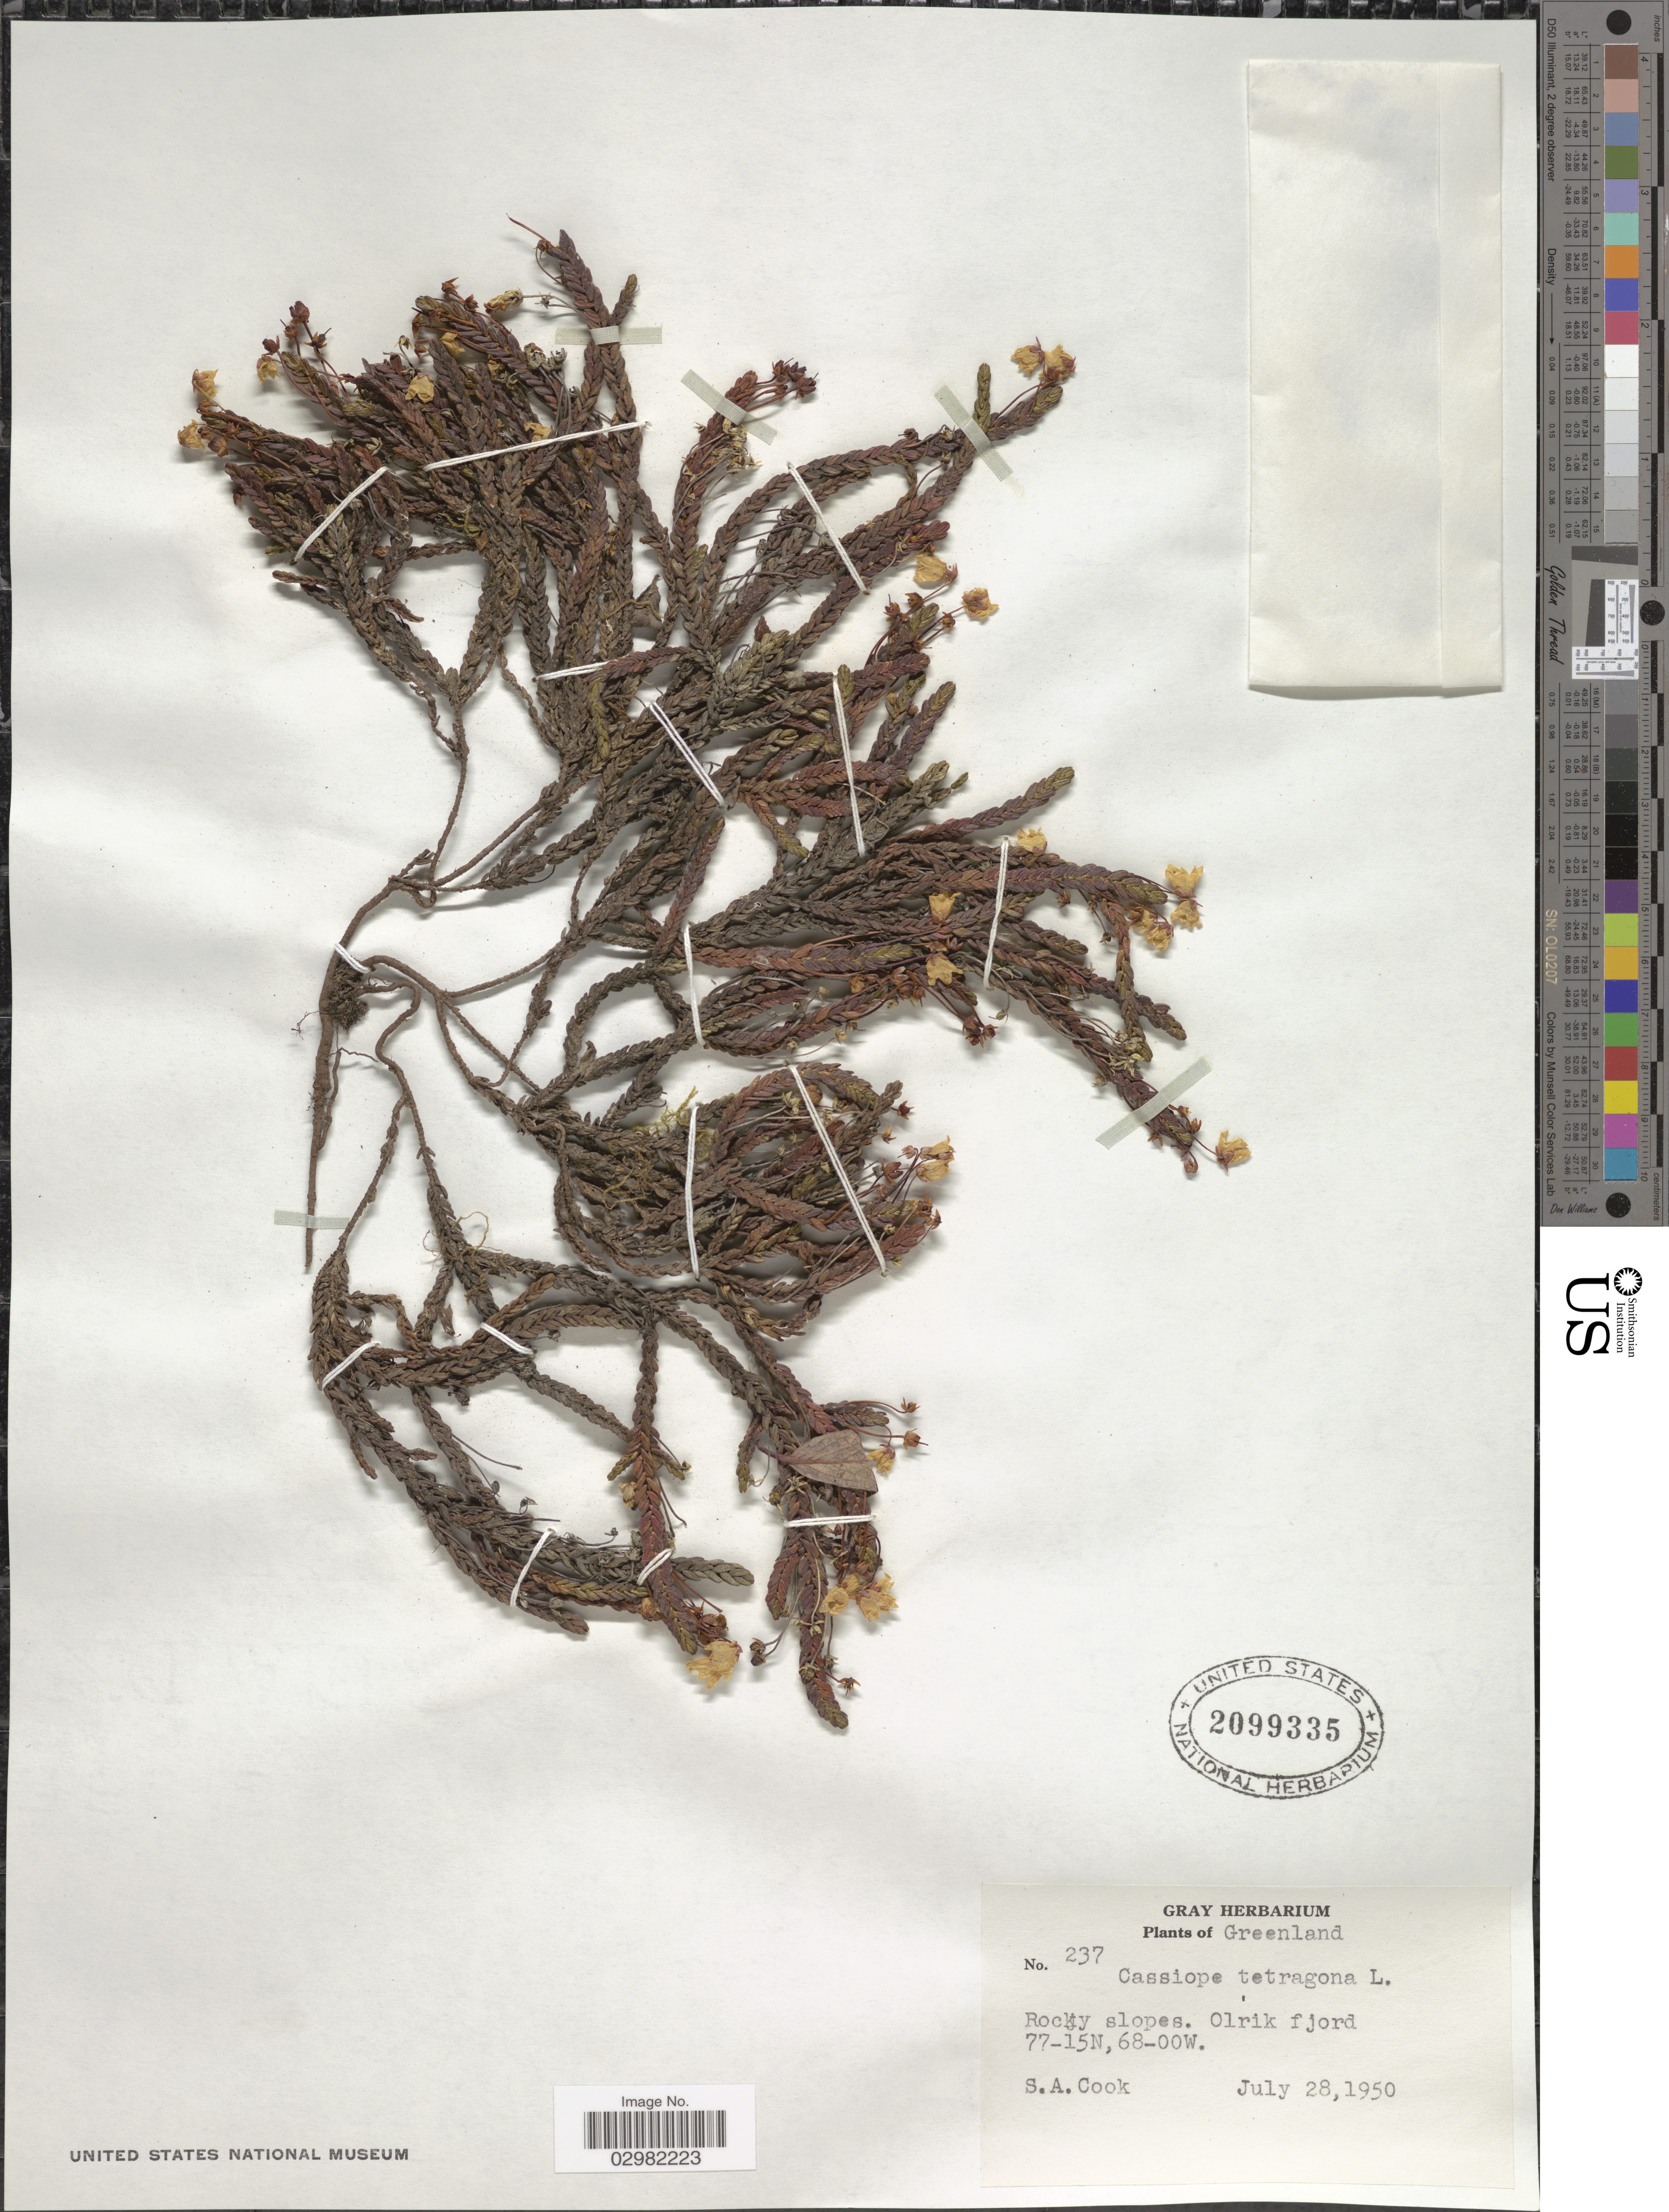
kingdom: Plantae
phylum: Tracheophyta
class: Magnoliopsida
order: Ericales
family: Ericaceae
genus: Cassiope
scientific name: Cassiope tetragona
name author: (L.) D. Don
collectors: S. A. Cook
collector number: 237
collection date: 1950-07-28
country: Greenland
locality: Olrik fjord.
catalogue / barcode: US 2099335